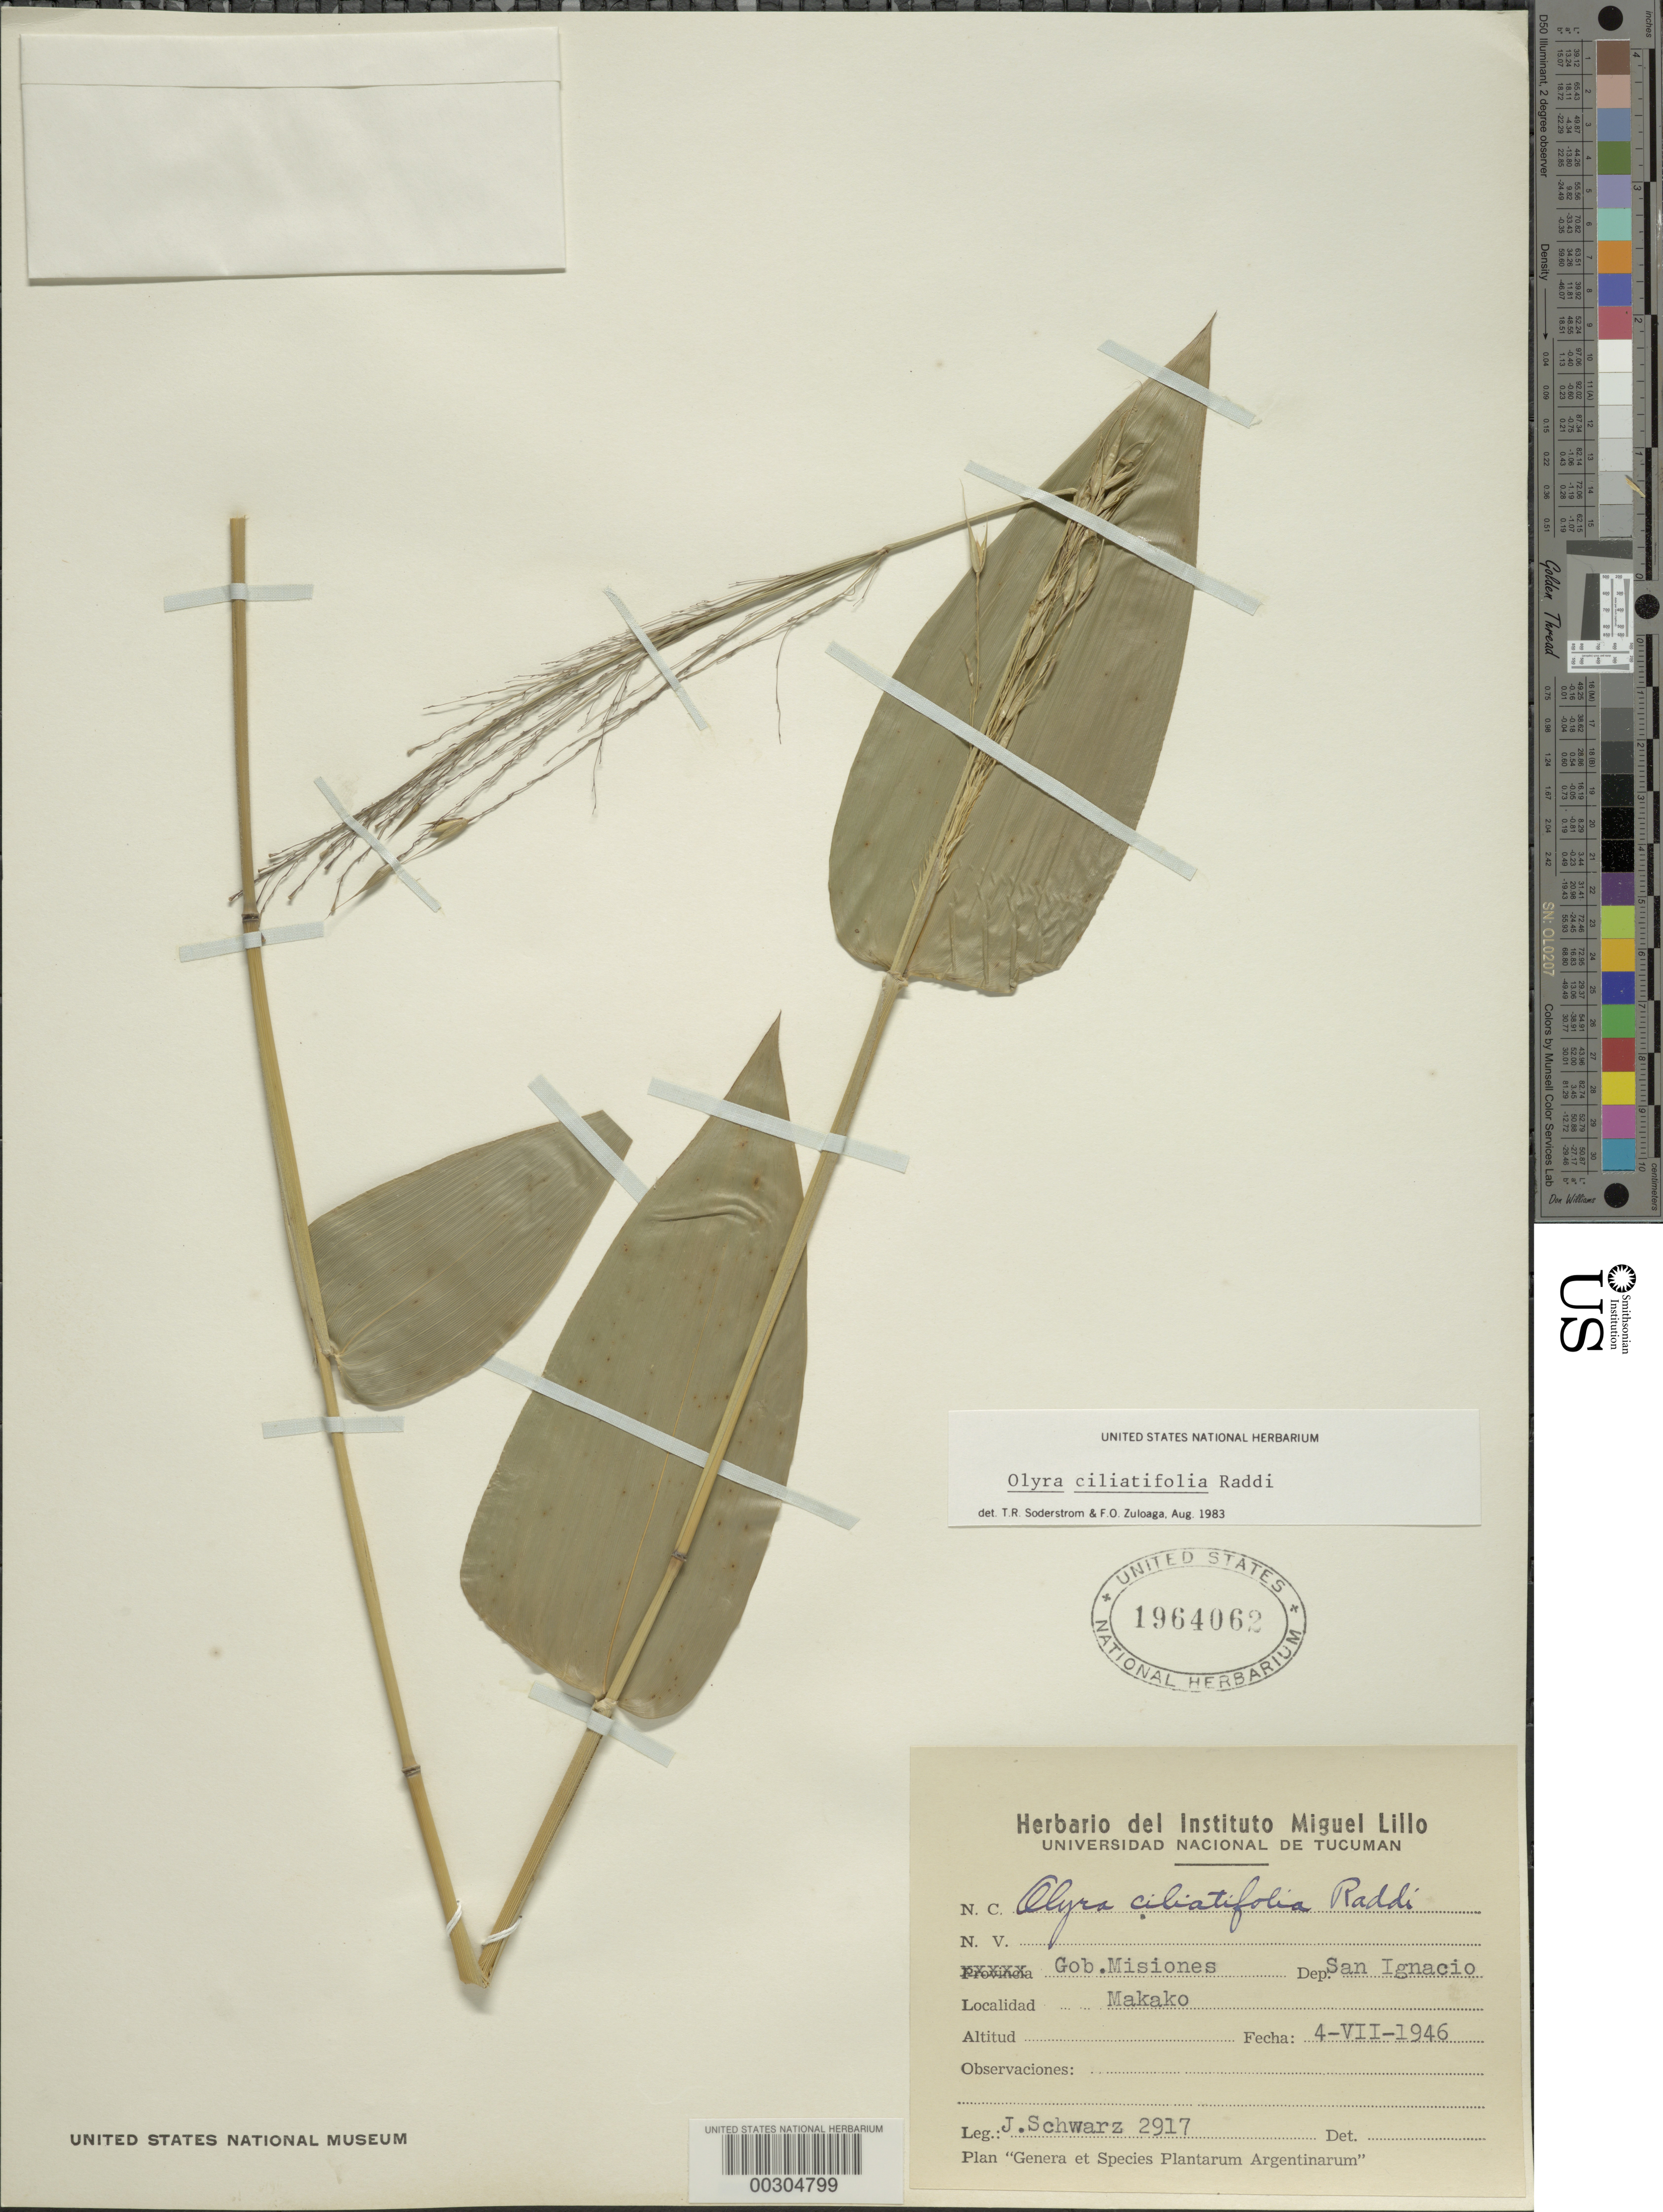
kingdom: Plantae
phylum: Tracheophyta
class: Liliopsida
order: Poales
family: Poaceae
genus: Olyra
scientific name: Olyra ciliatifolia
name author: Raddi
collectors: J. Schwartz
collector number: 2917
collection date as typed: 04 Jul 1946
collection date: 1946-07-04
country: Argentina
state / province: Misiones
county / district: San Ignacio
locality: Makako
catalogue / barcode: US 1964062